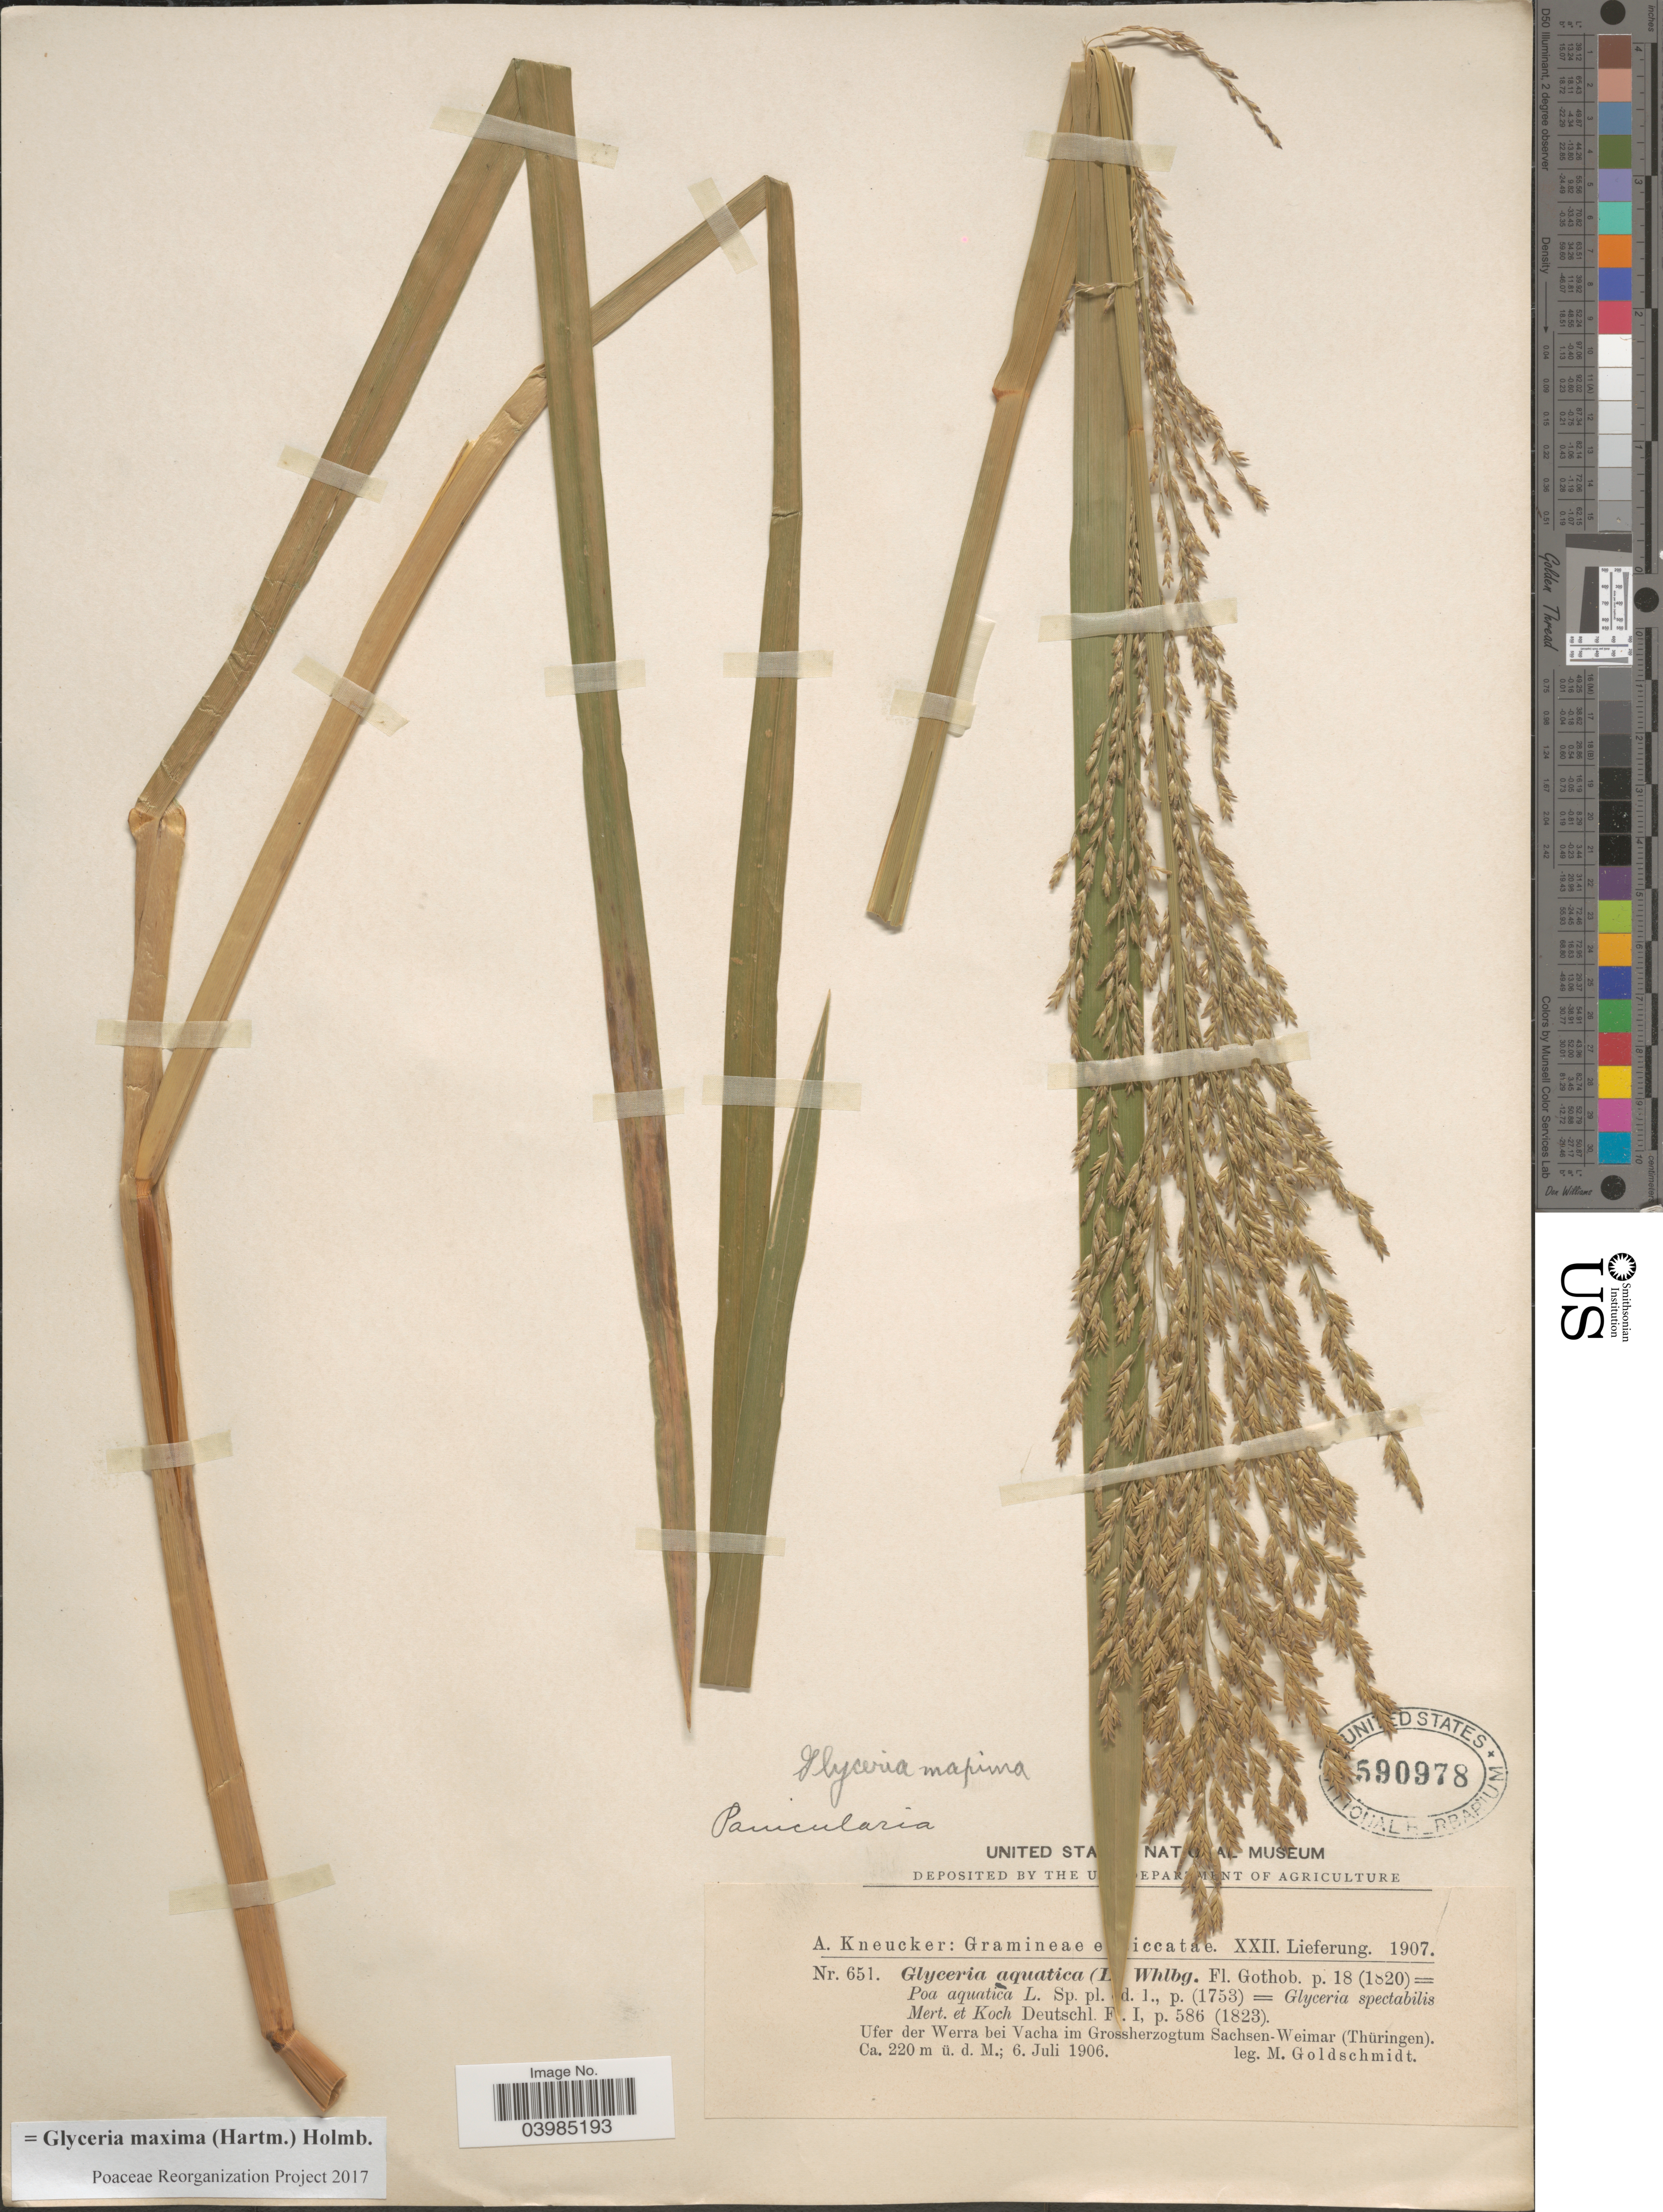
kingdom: Plantae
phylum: Tracheophyta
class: Liliopsida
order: Poales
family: Poaceae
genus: Glyceria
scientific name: Glyceria maxima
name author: (Hartm.) Holmb.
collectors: M. Goldschmidt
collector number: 651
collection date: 1906-07-06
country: Germany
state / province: Thuringia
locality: Ufer der Werra bei Vacha im Grossherzogtum Sachsen-Weimar (Thüringen).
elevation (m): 220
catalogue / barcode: US 590978